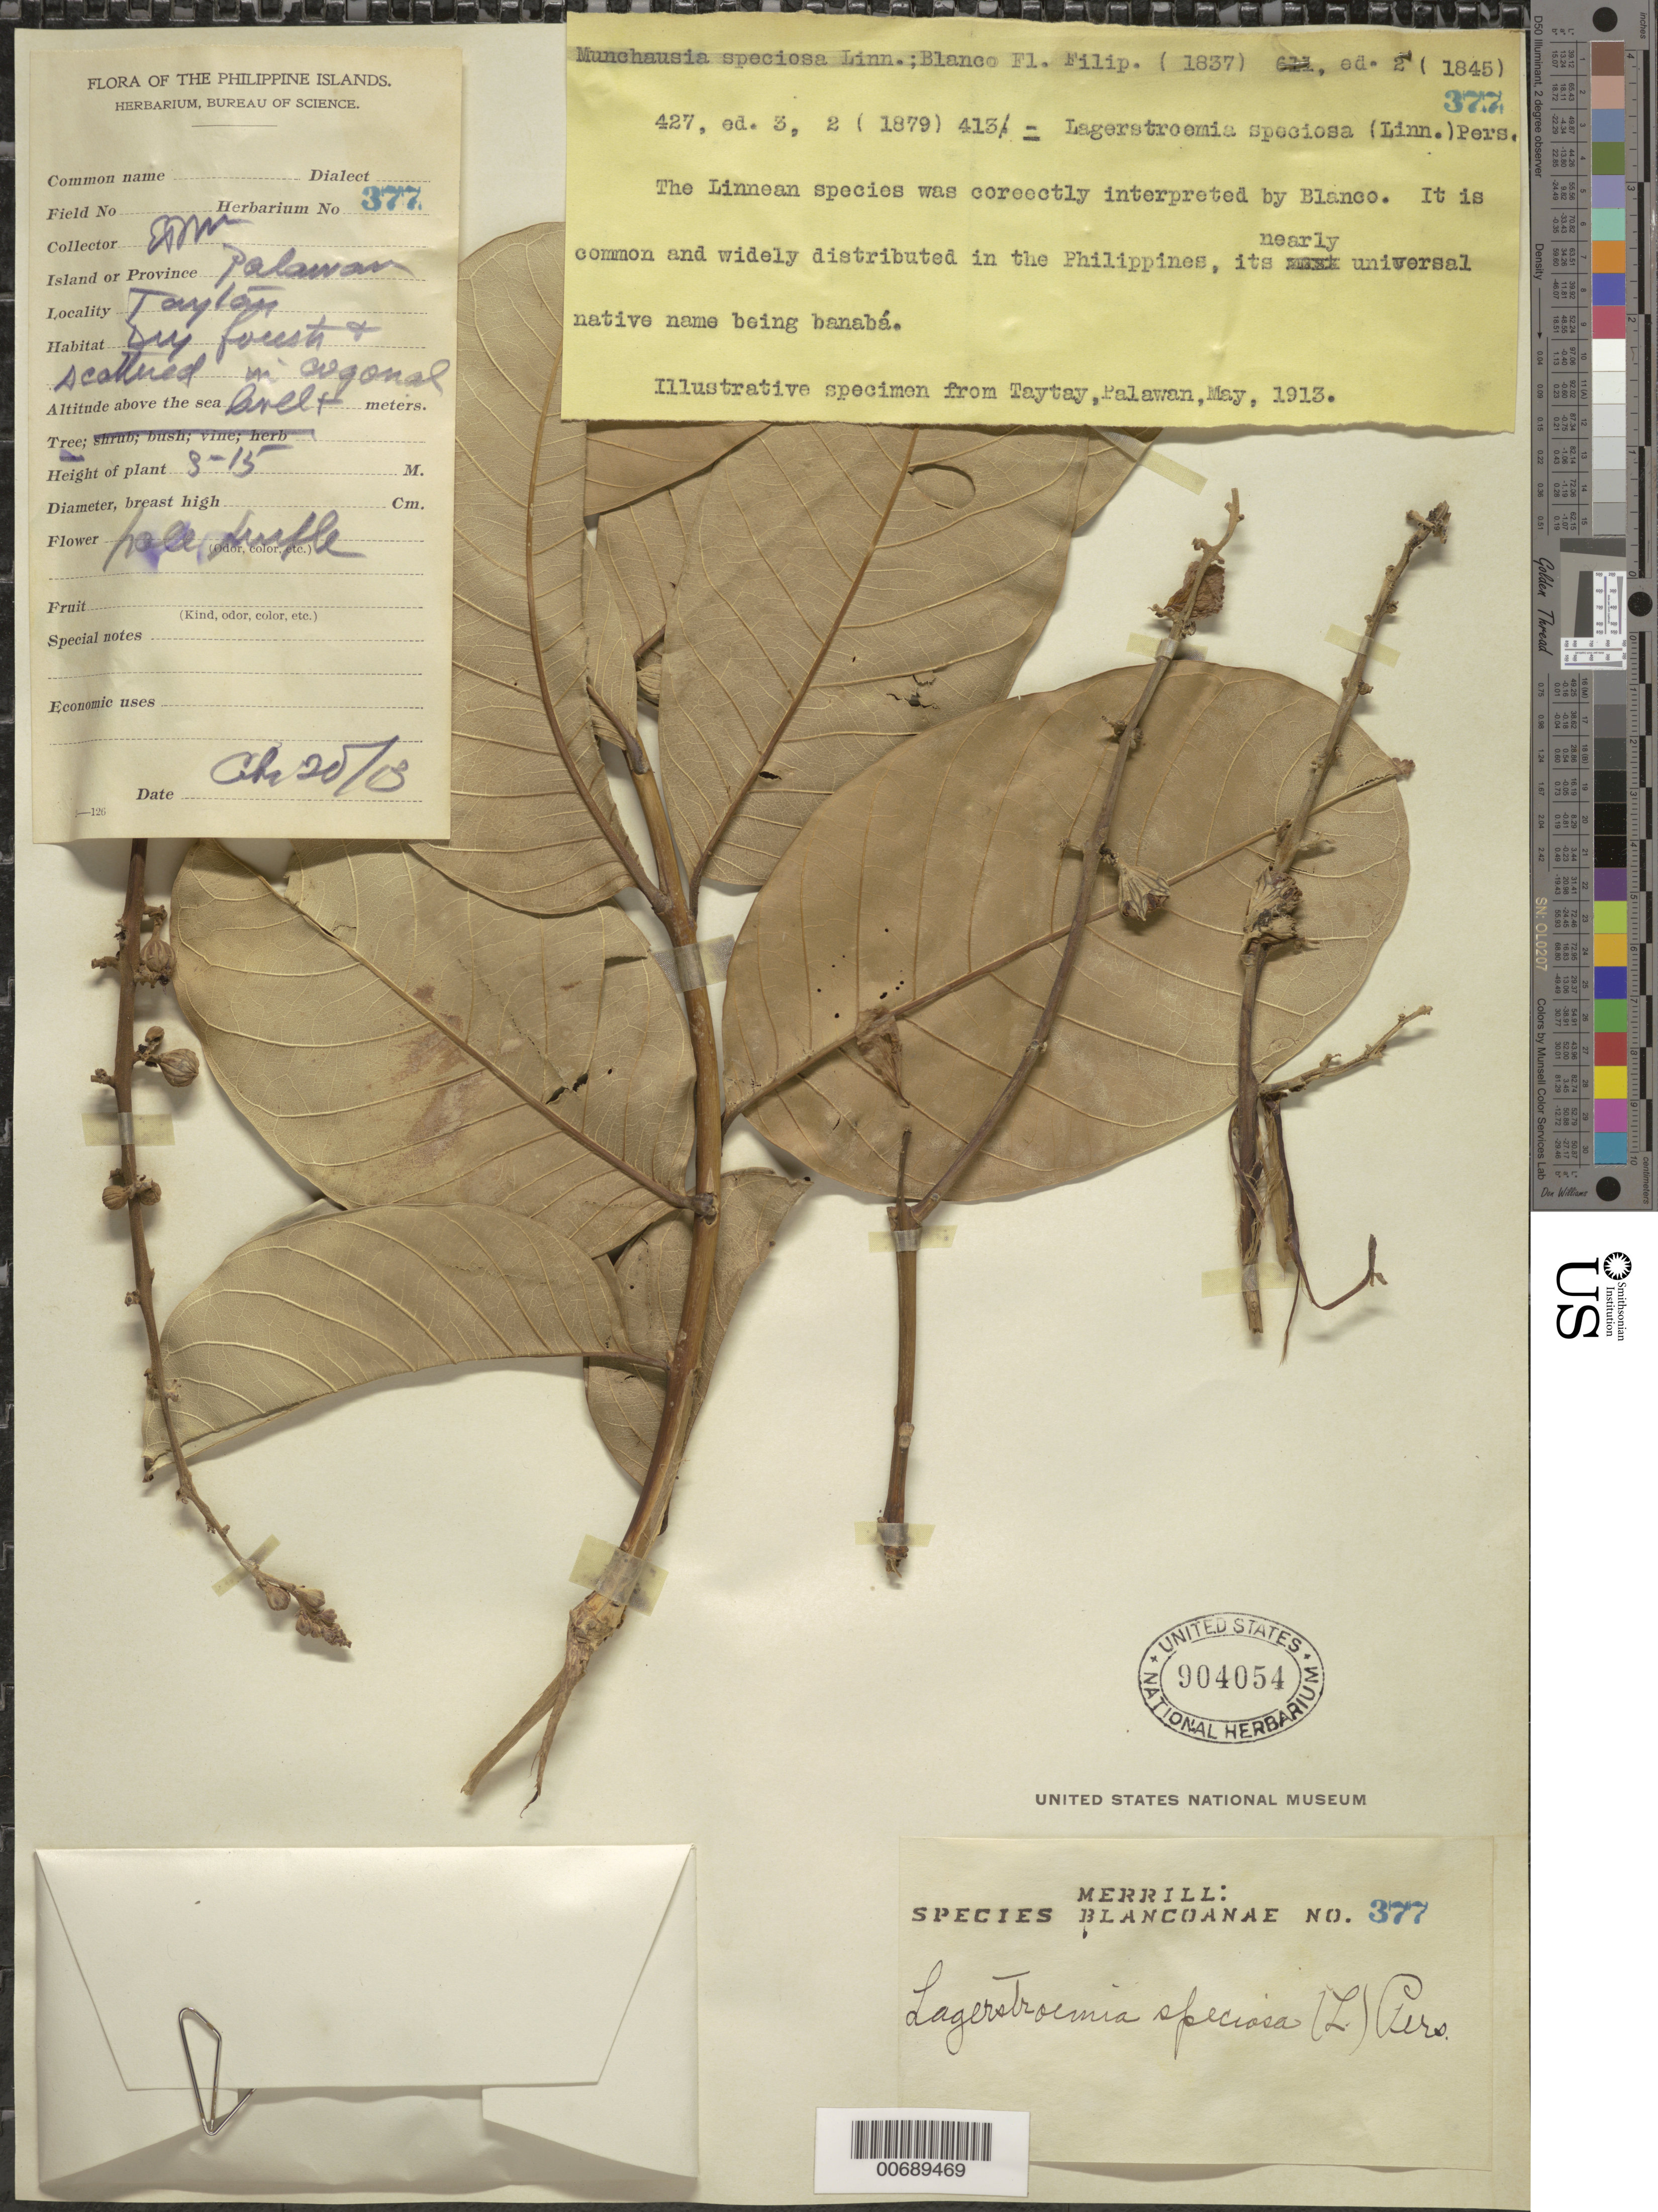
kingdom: Plantae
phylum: Tracheophyta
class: Magnoliopsida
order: Myrtales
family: Lythraceae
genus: Lagerstroemia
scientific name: Lagerstroemia speciosa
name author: (L.) Pers.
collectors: E. D. Merrill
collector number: Sp. Blancoan. 0377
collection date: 1913-05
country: Philippines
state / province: Mimaropa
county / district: Palawan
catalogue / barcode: US 904054